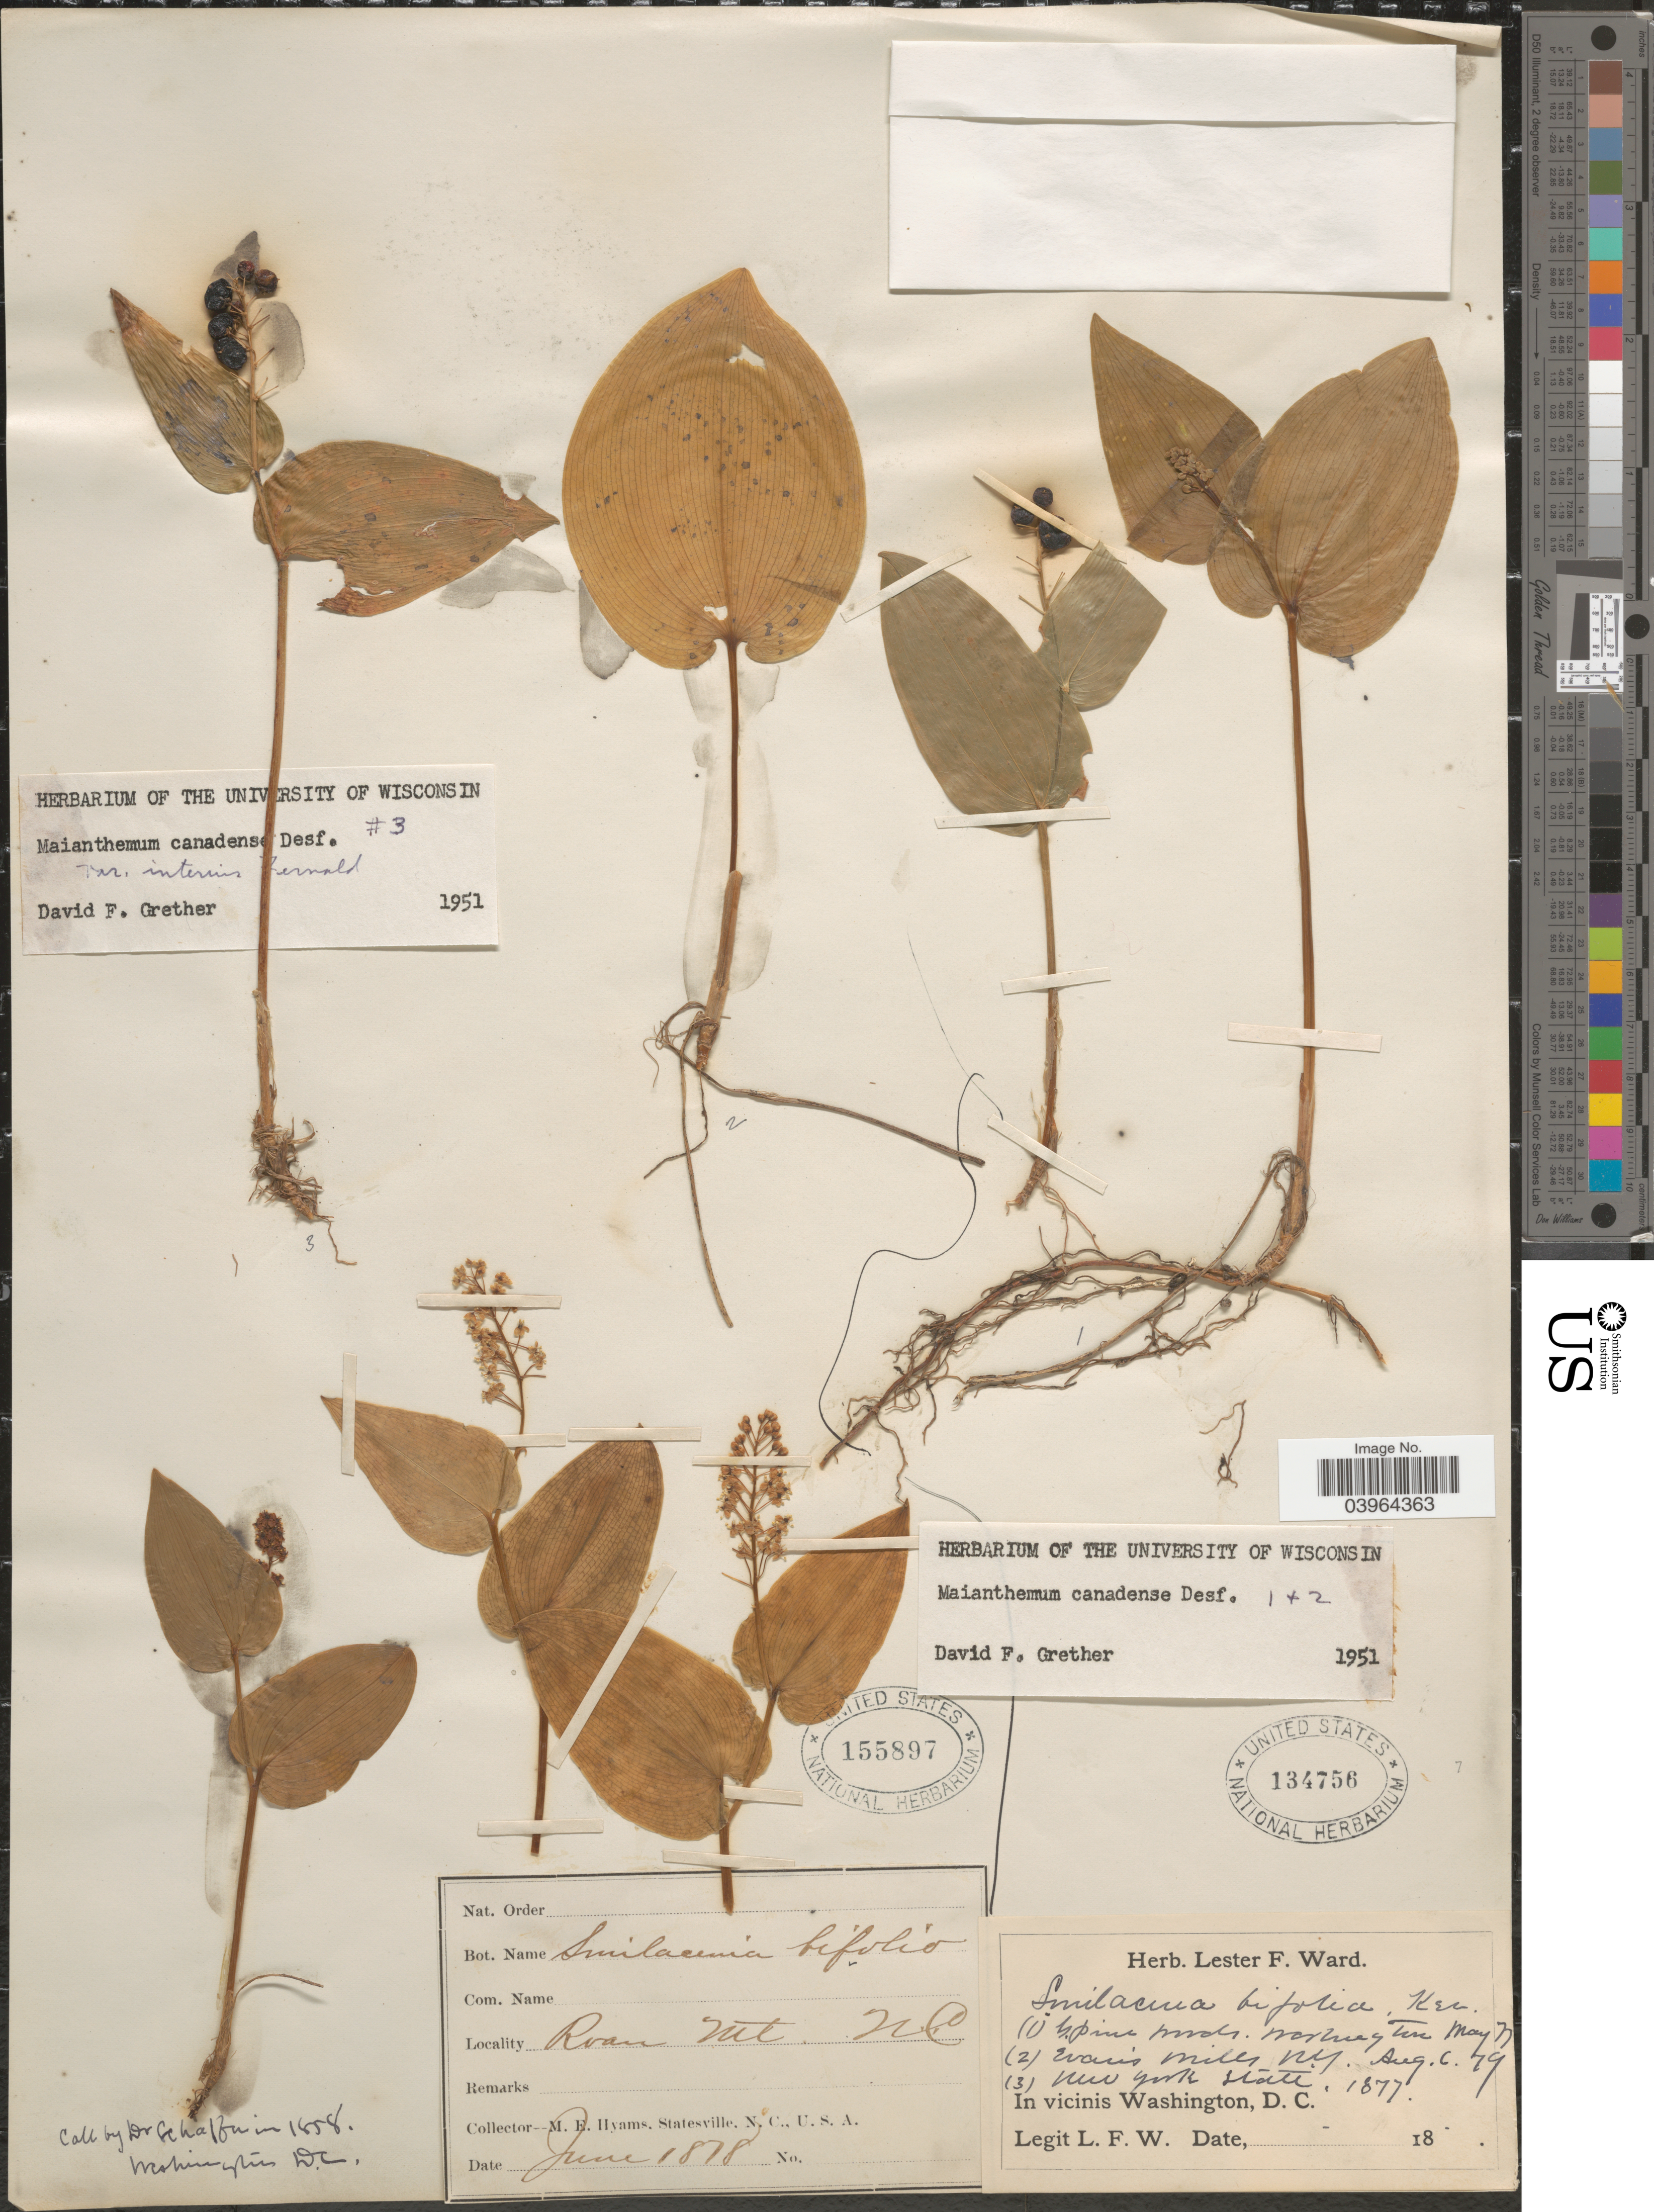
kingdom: Plantae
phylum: Tracheophyta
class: Liliopsida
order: Asparagales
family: Asparagaceae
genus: Maianthemum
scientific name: Maianthemum canadense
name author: Desf.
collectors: M. E. Hyams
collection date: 1878-06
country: United States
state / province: North Carolina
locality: Roan Mt.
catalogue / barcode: US 155897-2